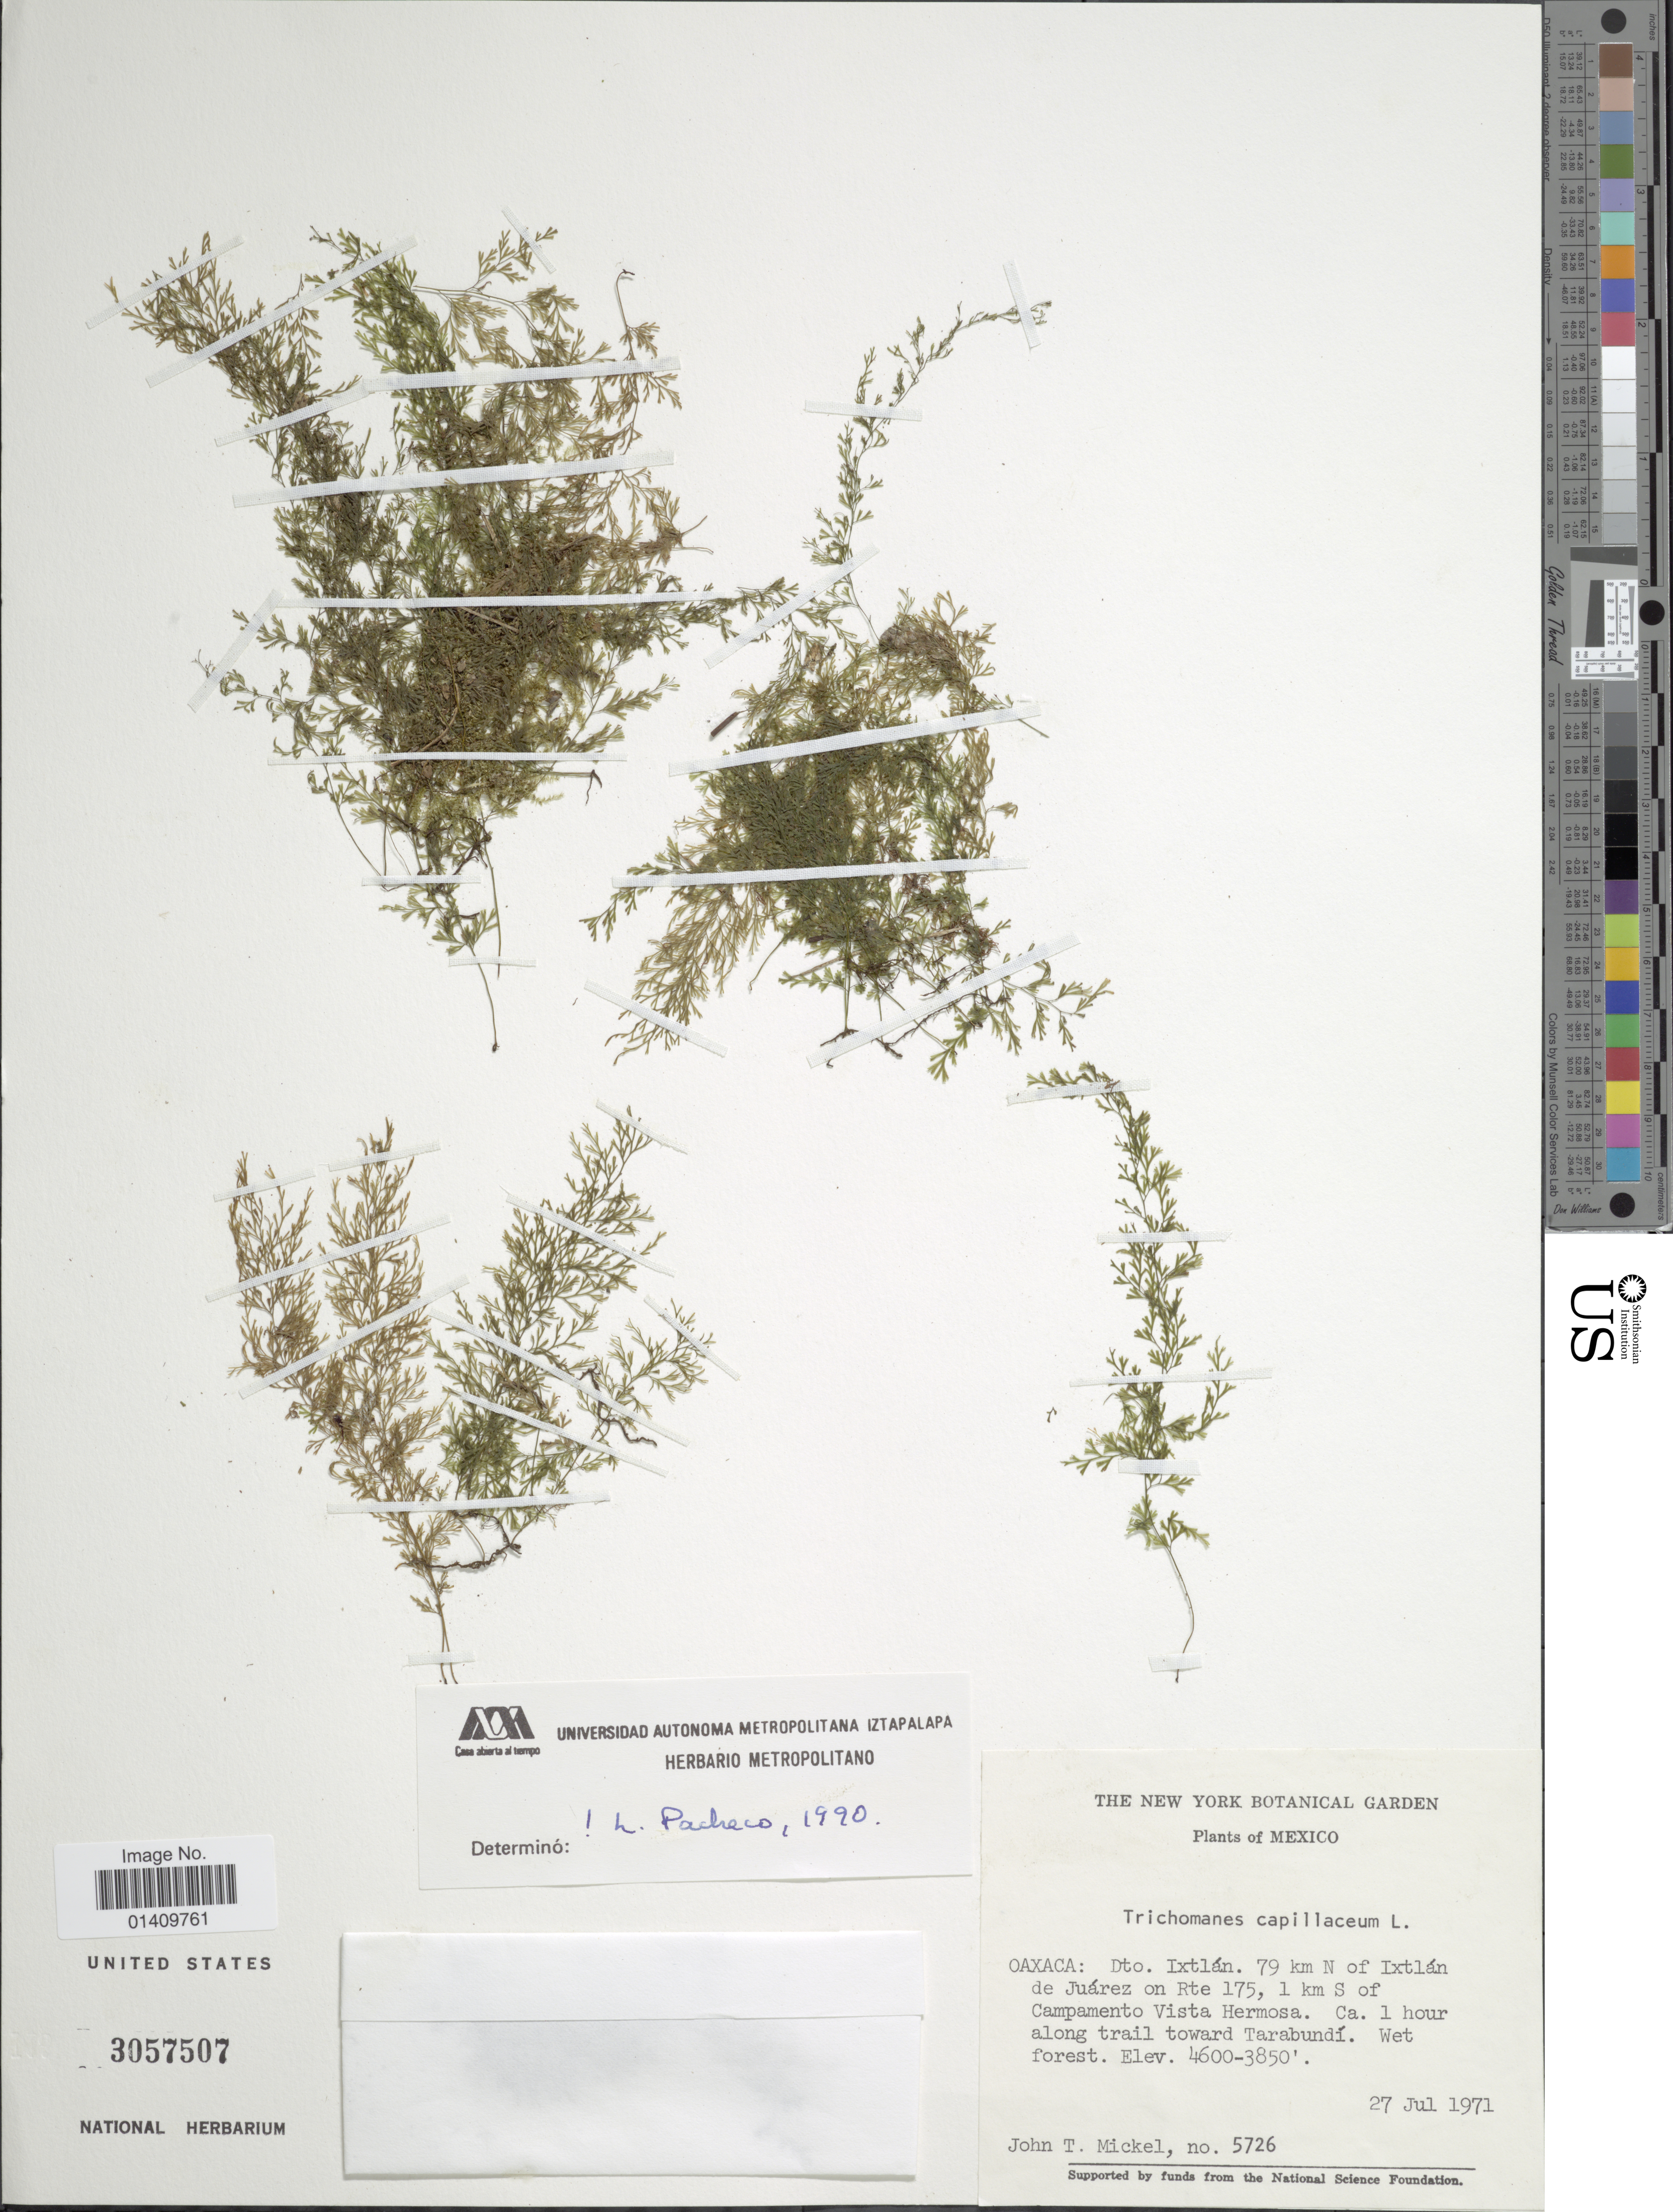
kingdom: Plantae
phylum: Tracheophyta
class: Polypodiopsida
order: Hymenophyllales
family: Hymenophyllaceae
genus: Polyphlebium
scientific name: Polyphlebium capillaceum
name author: (L.) Ebihara & Dubuisson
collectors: J. T. Mickel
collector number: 5726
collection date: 1971-07-27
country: Mexico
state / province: Oaxaca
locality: Oaxaca: Dto. Ixtlan 79km N of ixtlan de Juarez on rte 175, 1 km S of Campamento Vista Hermoso ca. 1hour along trail toward Tarabundi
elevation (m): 1173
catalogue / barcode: US 3057507